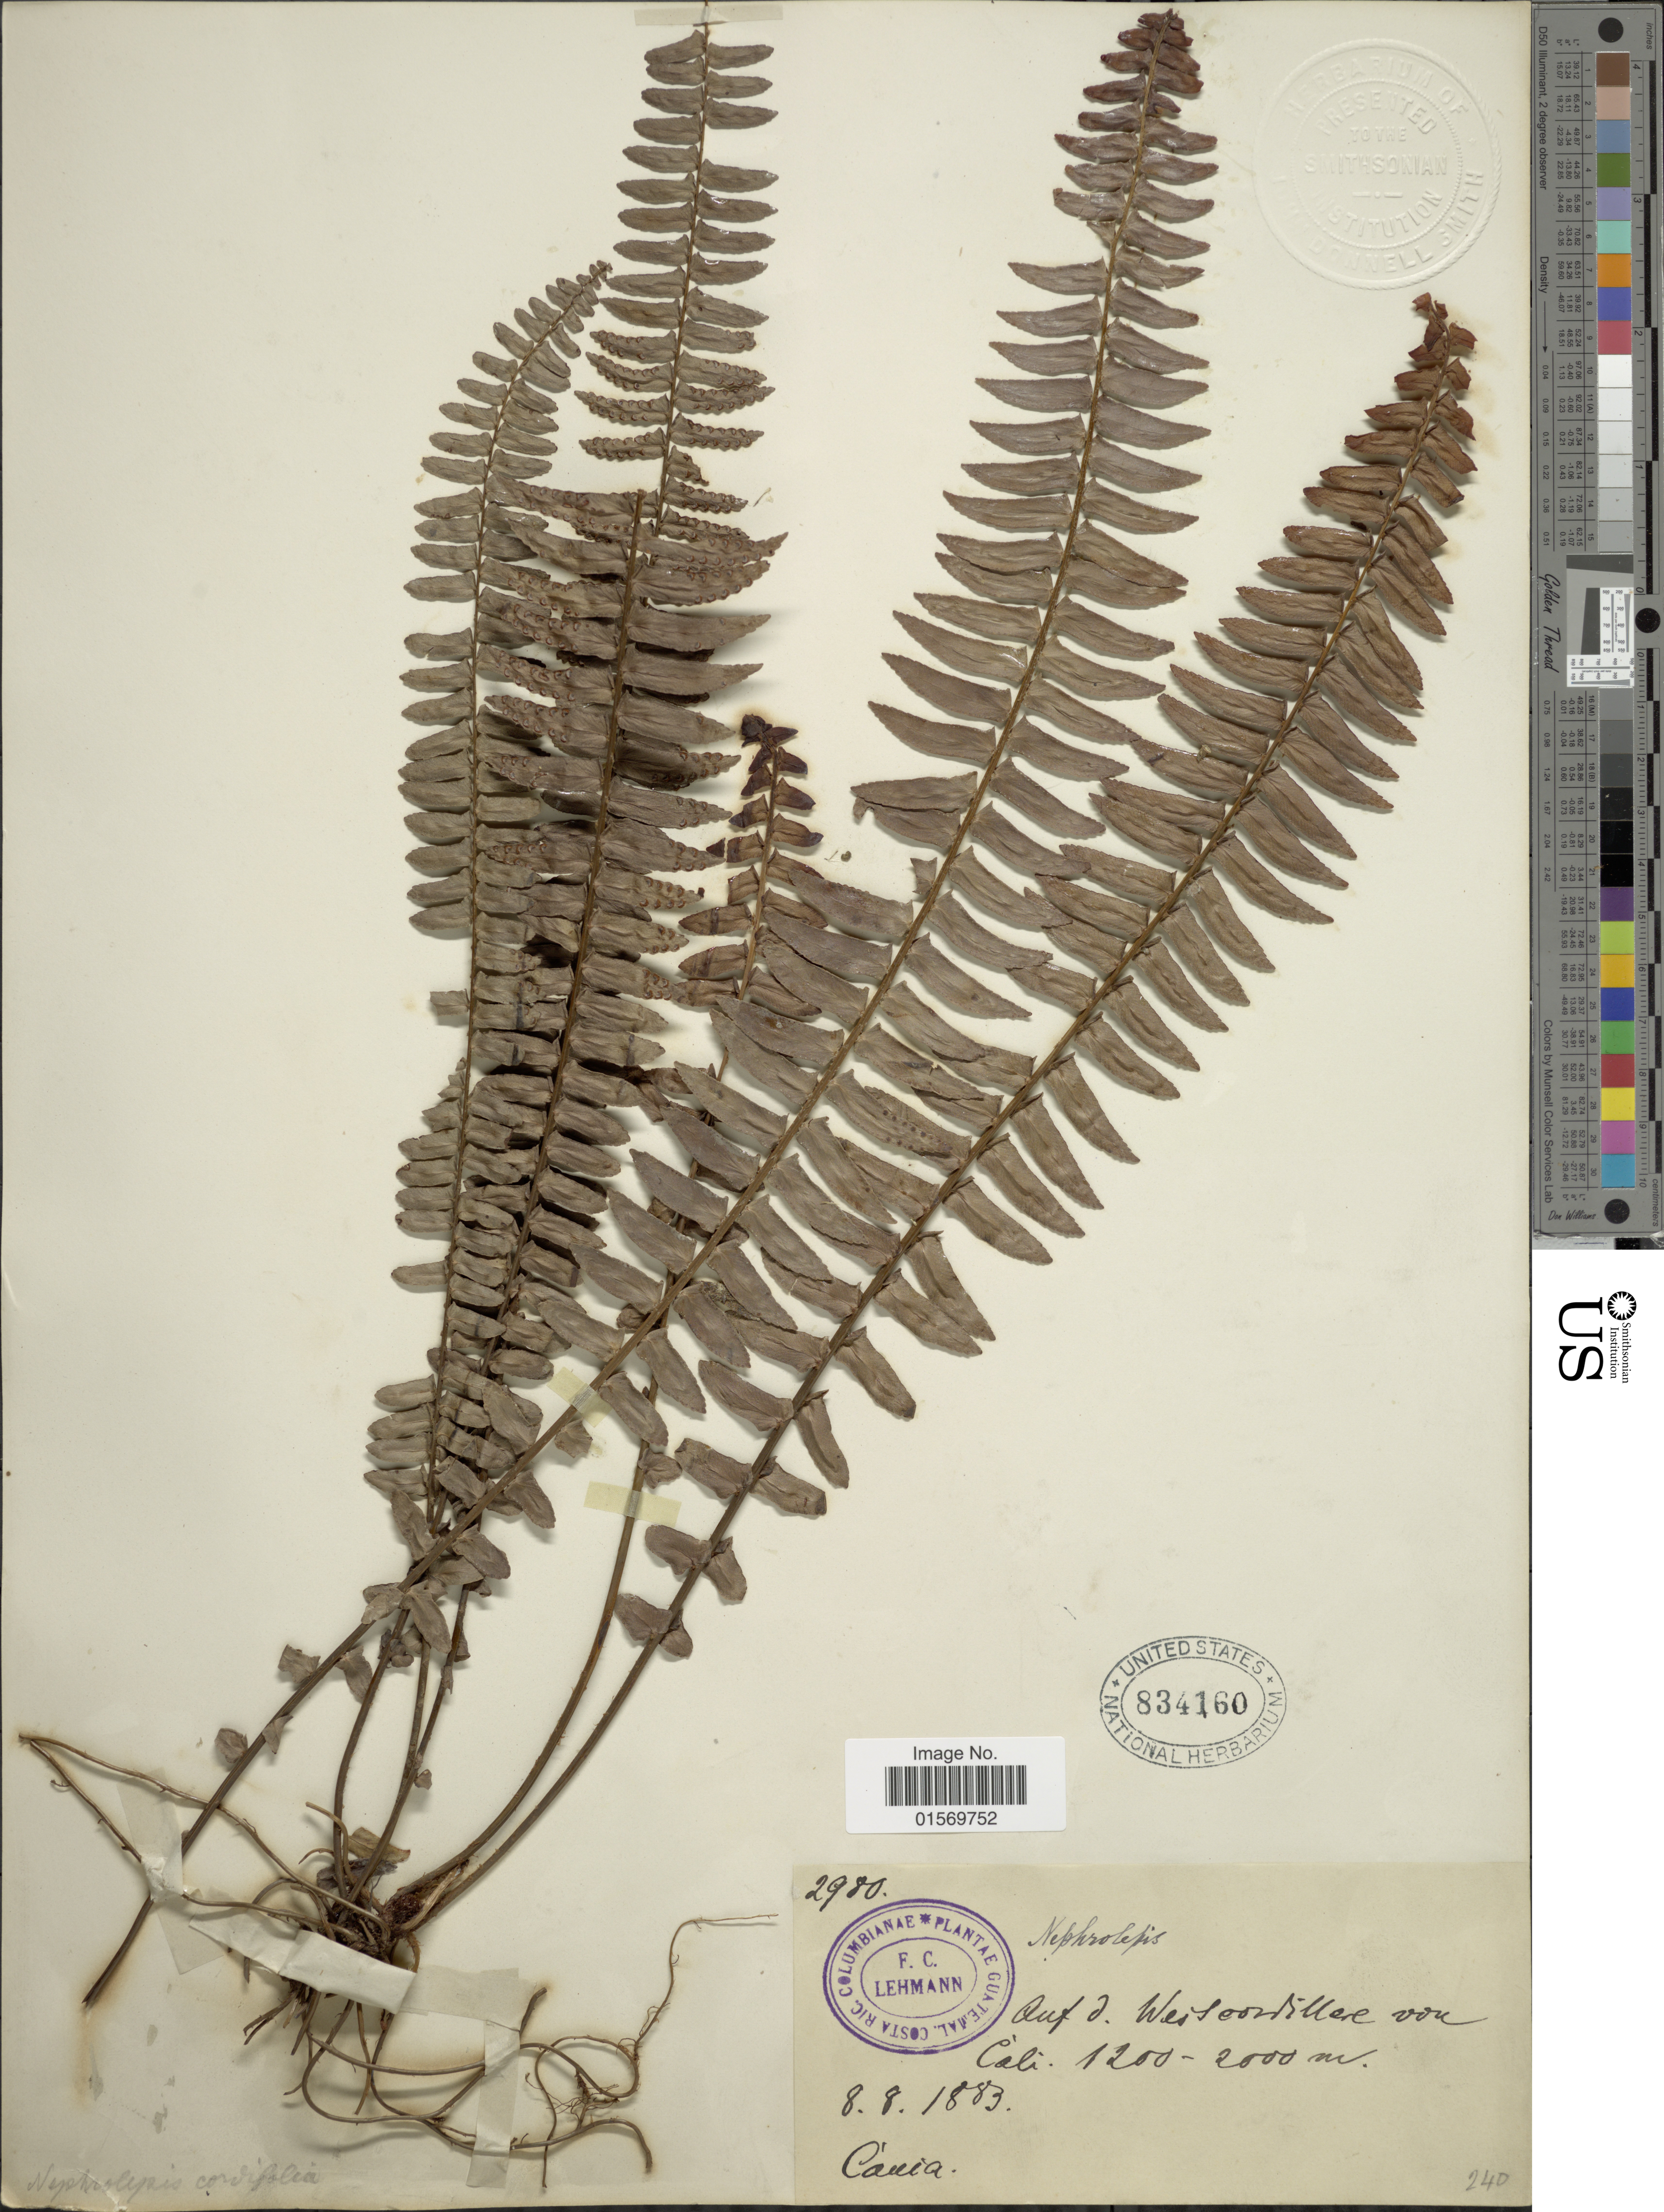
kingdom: Plantae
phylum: Tracheophyta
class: Polypodiopsida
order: Polypodiales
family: Nephrolepidaceae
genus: Nephrolepis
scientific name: Nephrolepis cordifolia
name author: (L.) C. Presl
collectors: F. C. Lehmann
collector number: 2900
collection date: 1883-08-08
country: Colombia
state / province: Valle del Cauca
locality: Westcordillere von Cali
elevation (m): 1200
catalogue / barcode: US 834160